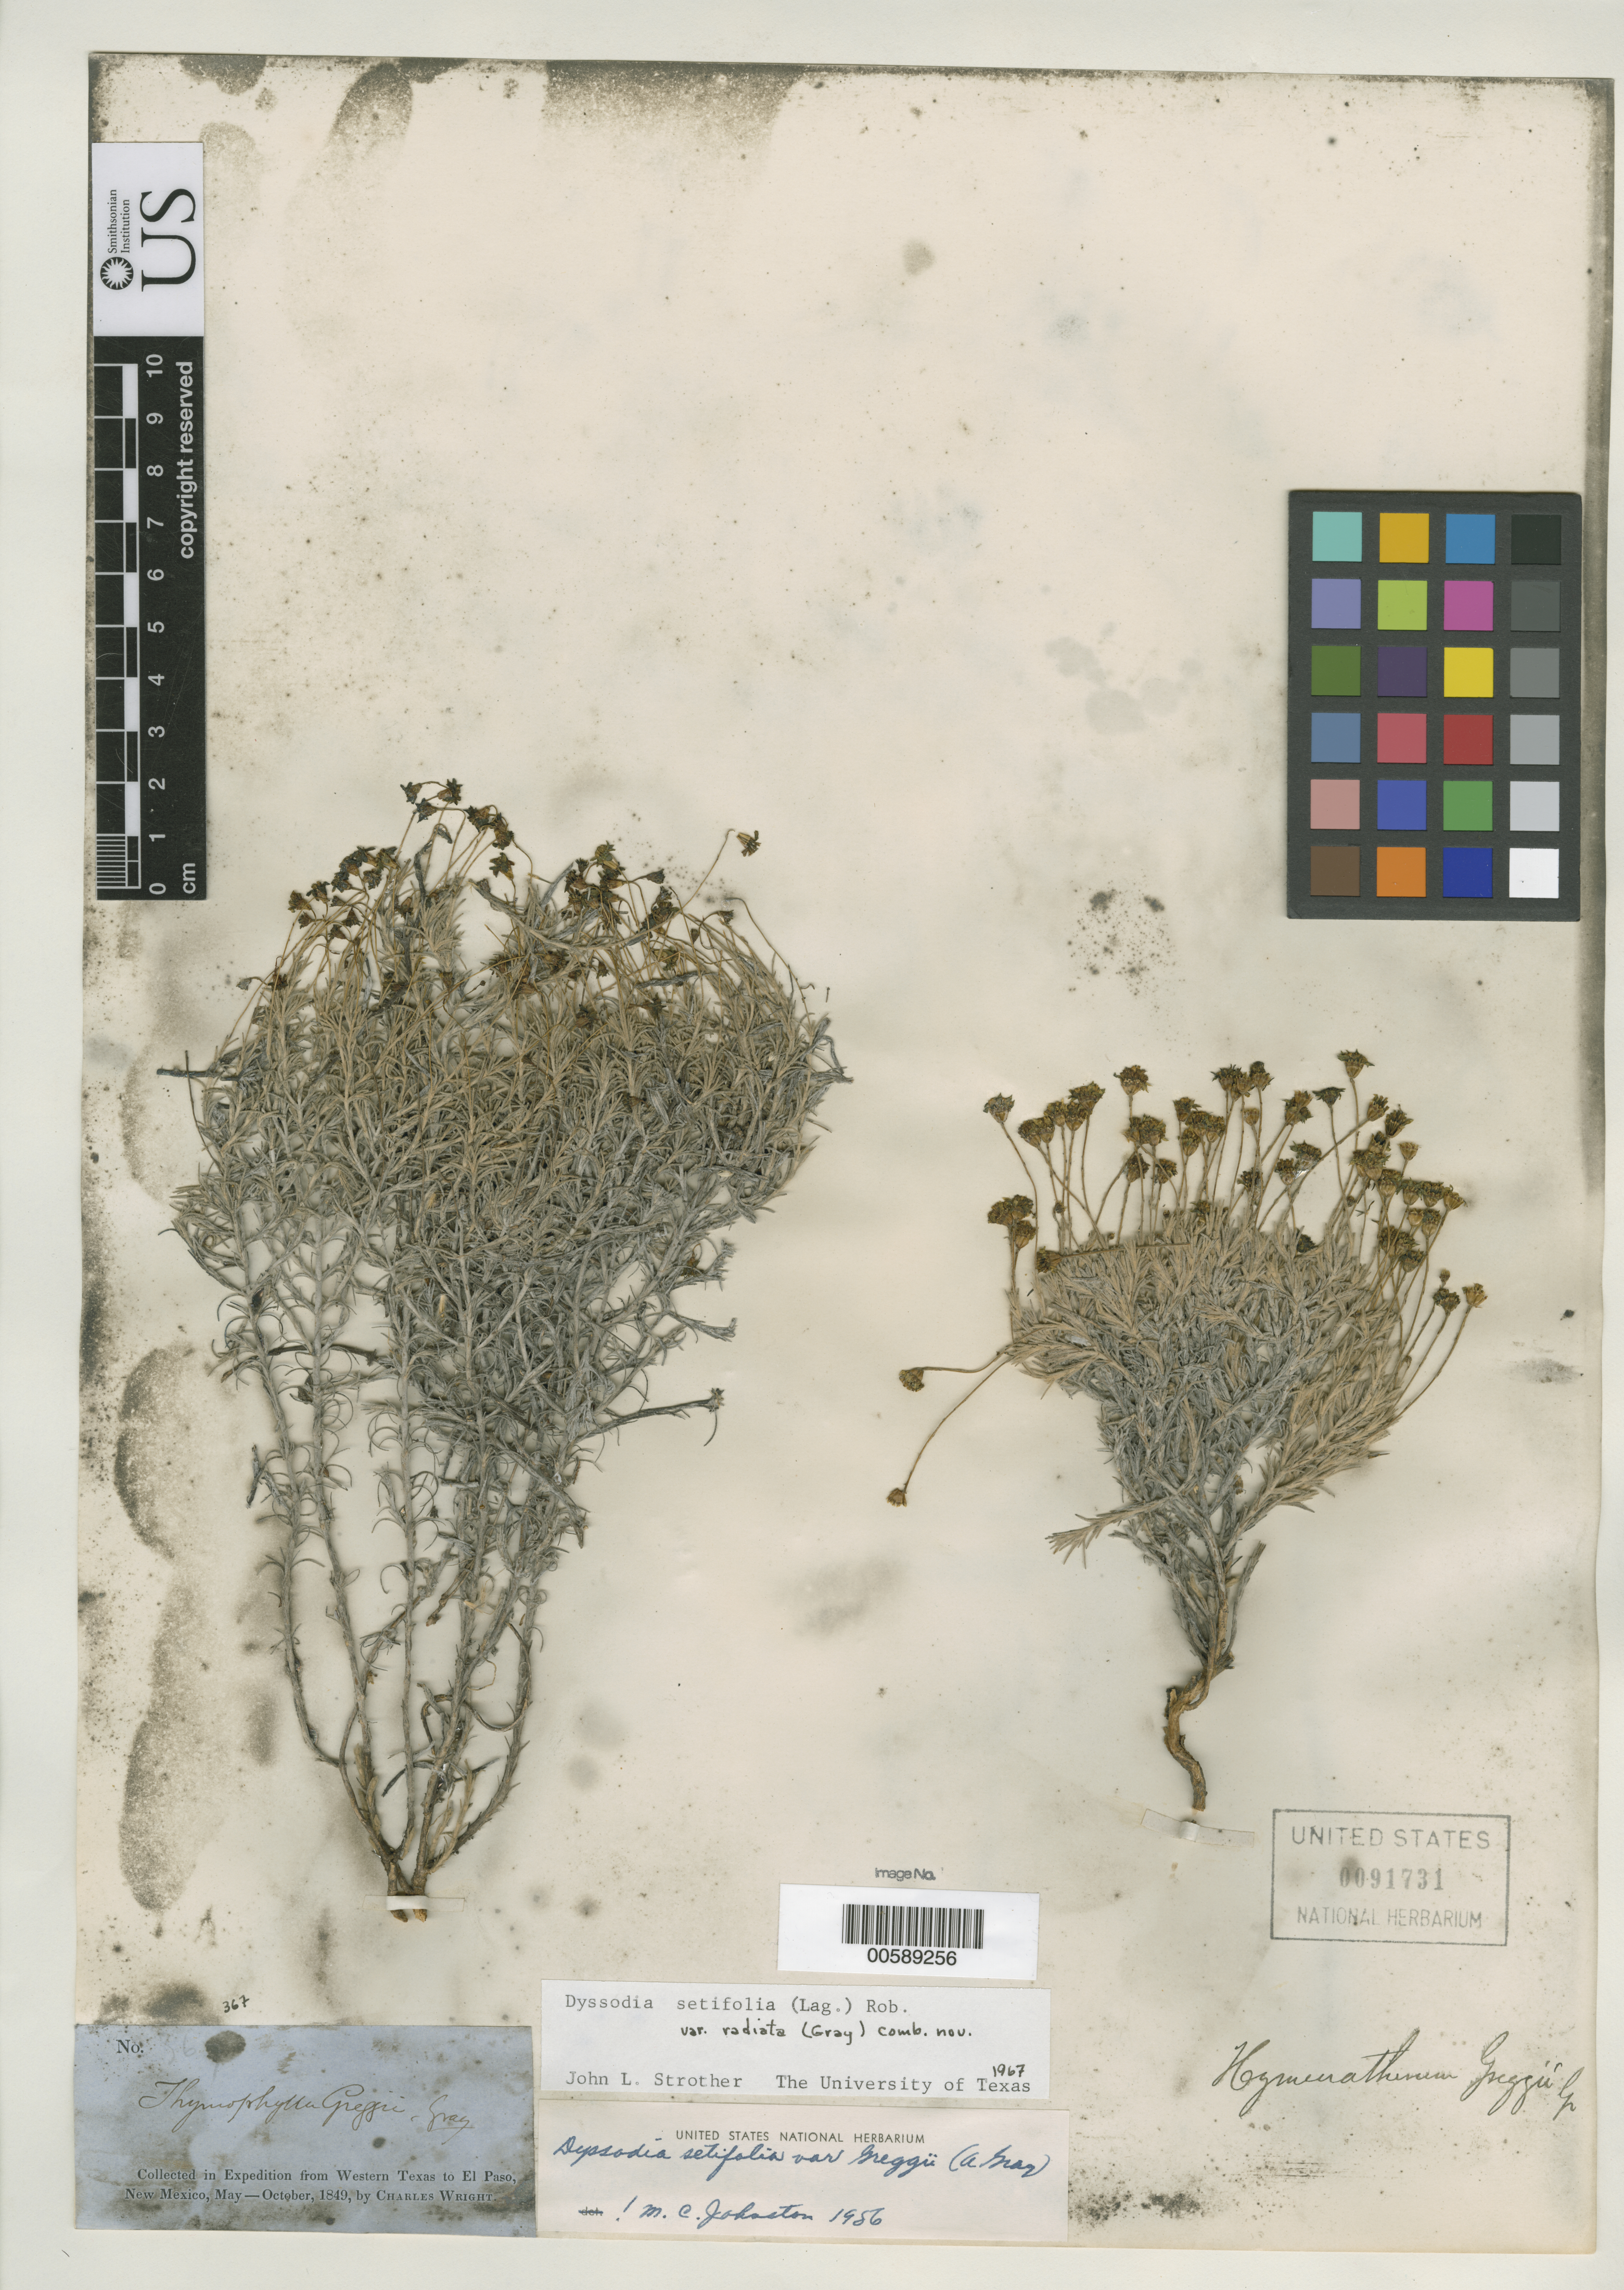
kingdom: Plantae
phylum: Tracheophyta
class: Magnoliopsida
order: Asterales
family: Asteraceae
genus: Thymophylla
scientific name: Thymophylla greggii var. radiata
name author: A. Gray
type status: Isotype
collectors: C. Wright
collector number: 367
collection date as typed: May 1849 to -- Oct 1849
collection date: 1849-05/1849-10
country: United States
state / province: Texas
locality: Western Texas to El Paso, New Mexico.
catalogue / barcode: US 91731